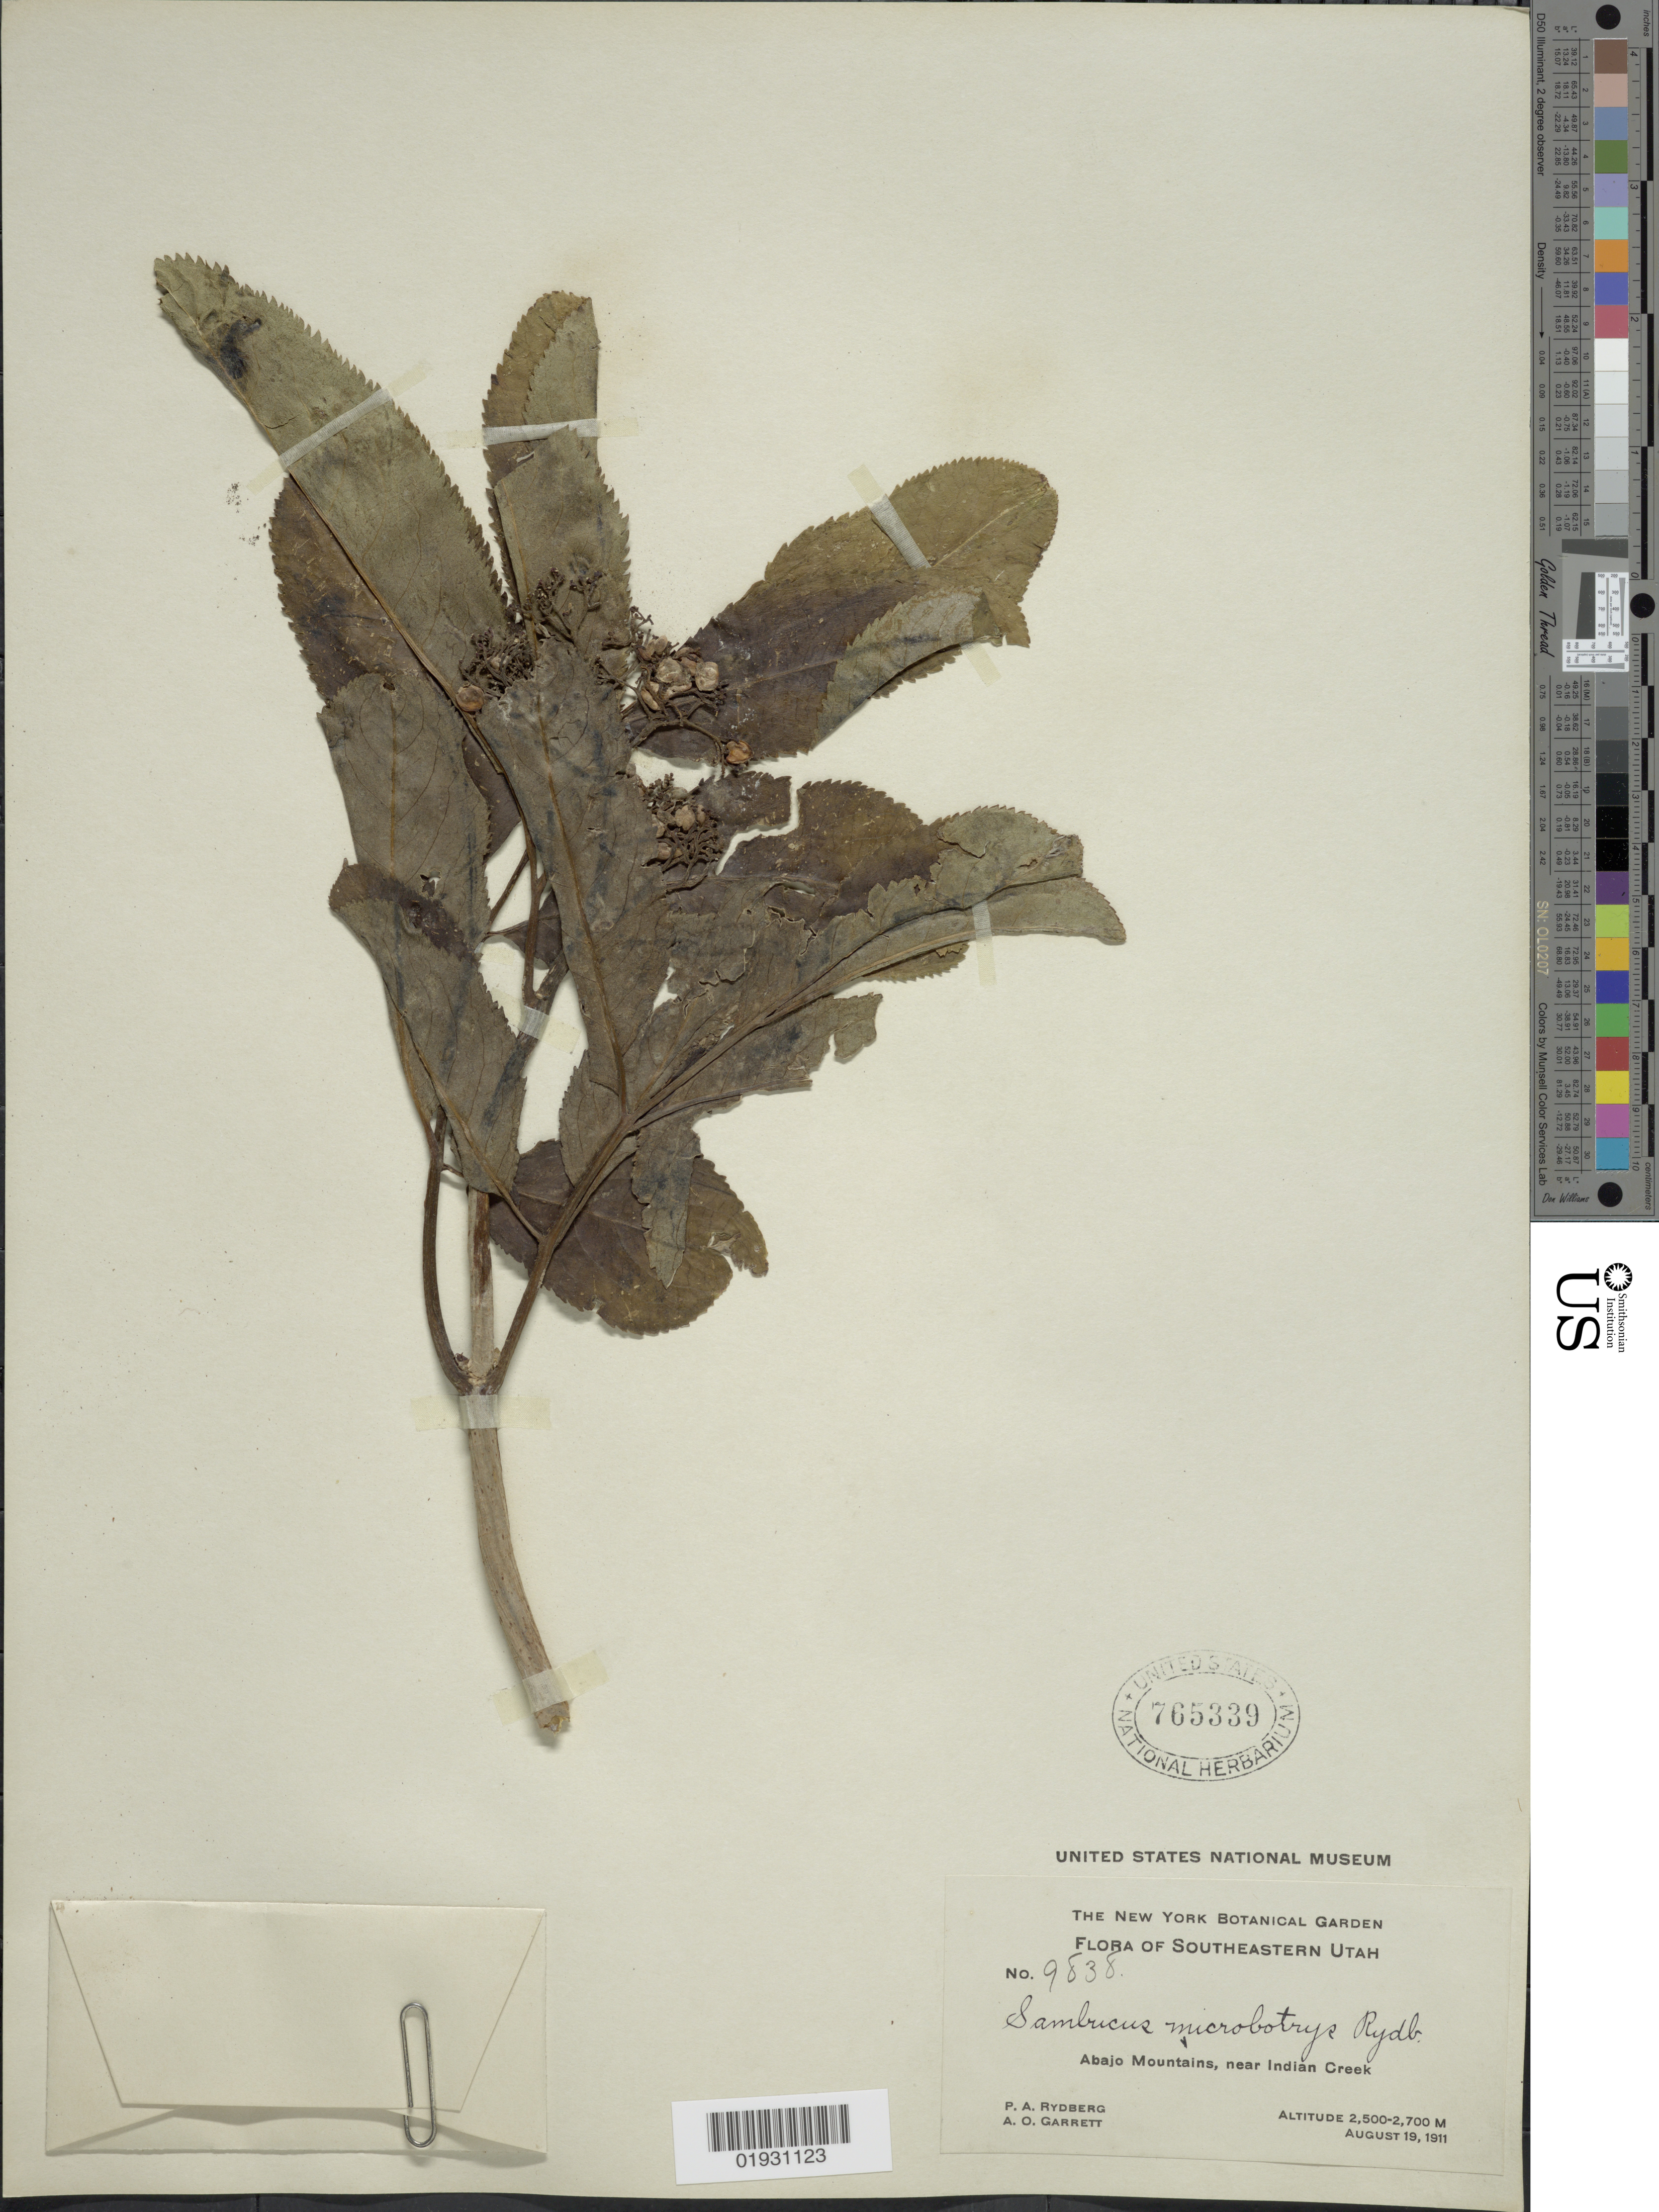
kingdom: Plantae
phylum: Tracheophyta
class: Magnoliopsida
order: Dipsacales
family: Viburnaceae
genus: Sambucus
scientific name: Sambucus microbotrys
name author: Rydb.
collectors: P. A. Rydberg & A. O. Garrett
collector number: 9838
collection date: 1911-08-19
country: United States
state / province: Utah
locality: Southeastern Utah. Abajo Mountains, near Indian Creek.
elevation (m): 2500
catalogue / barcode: US 765339